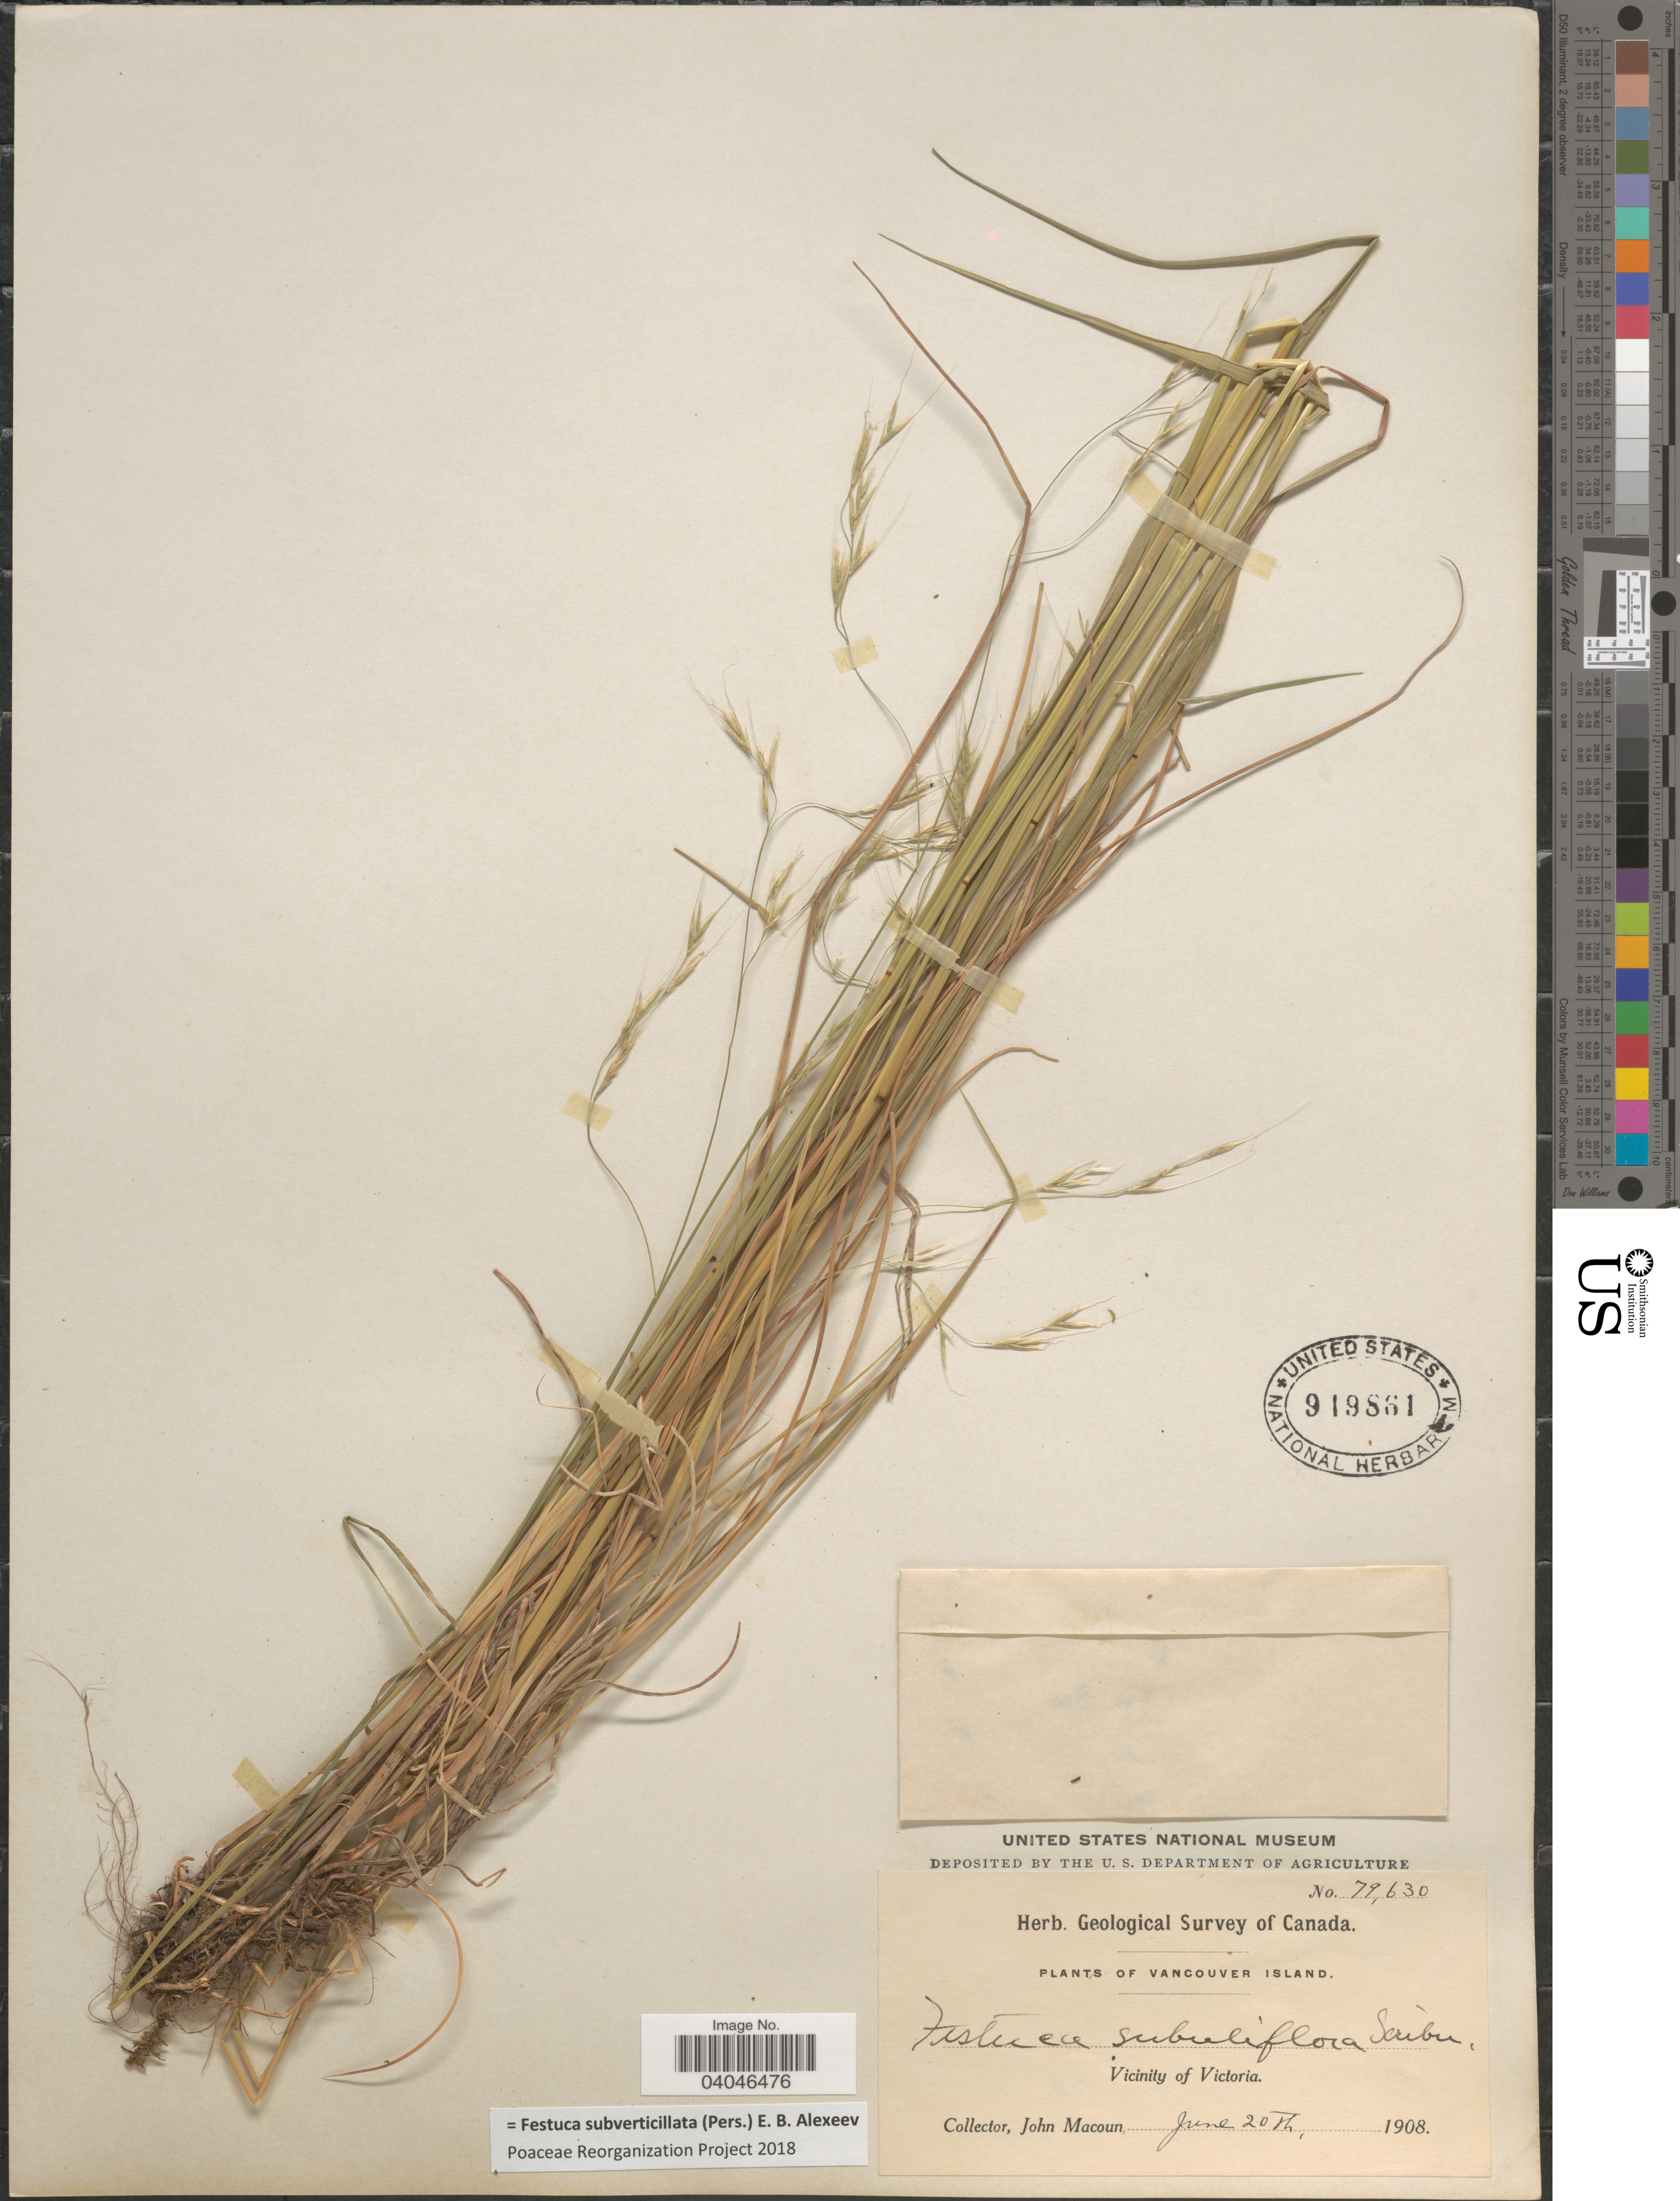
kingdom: Plantae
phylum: Tracheophyta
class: Liliopsida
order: Poales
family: Poaceae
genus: Festuca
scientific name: Festuca subverticillata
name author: (Pers.) E.B. Alexeev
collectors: J. M. Macoun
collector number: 79630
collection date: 1908-06-20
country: Canada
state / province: British Columbia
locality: Vancouver Island. Vicinity of Victoria.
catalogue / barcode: US 919861